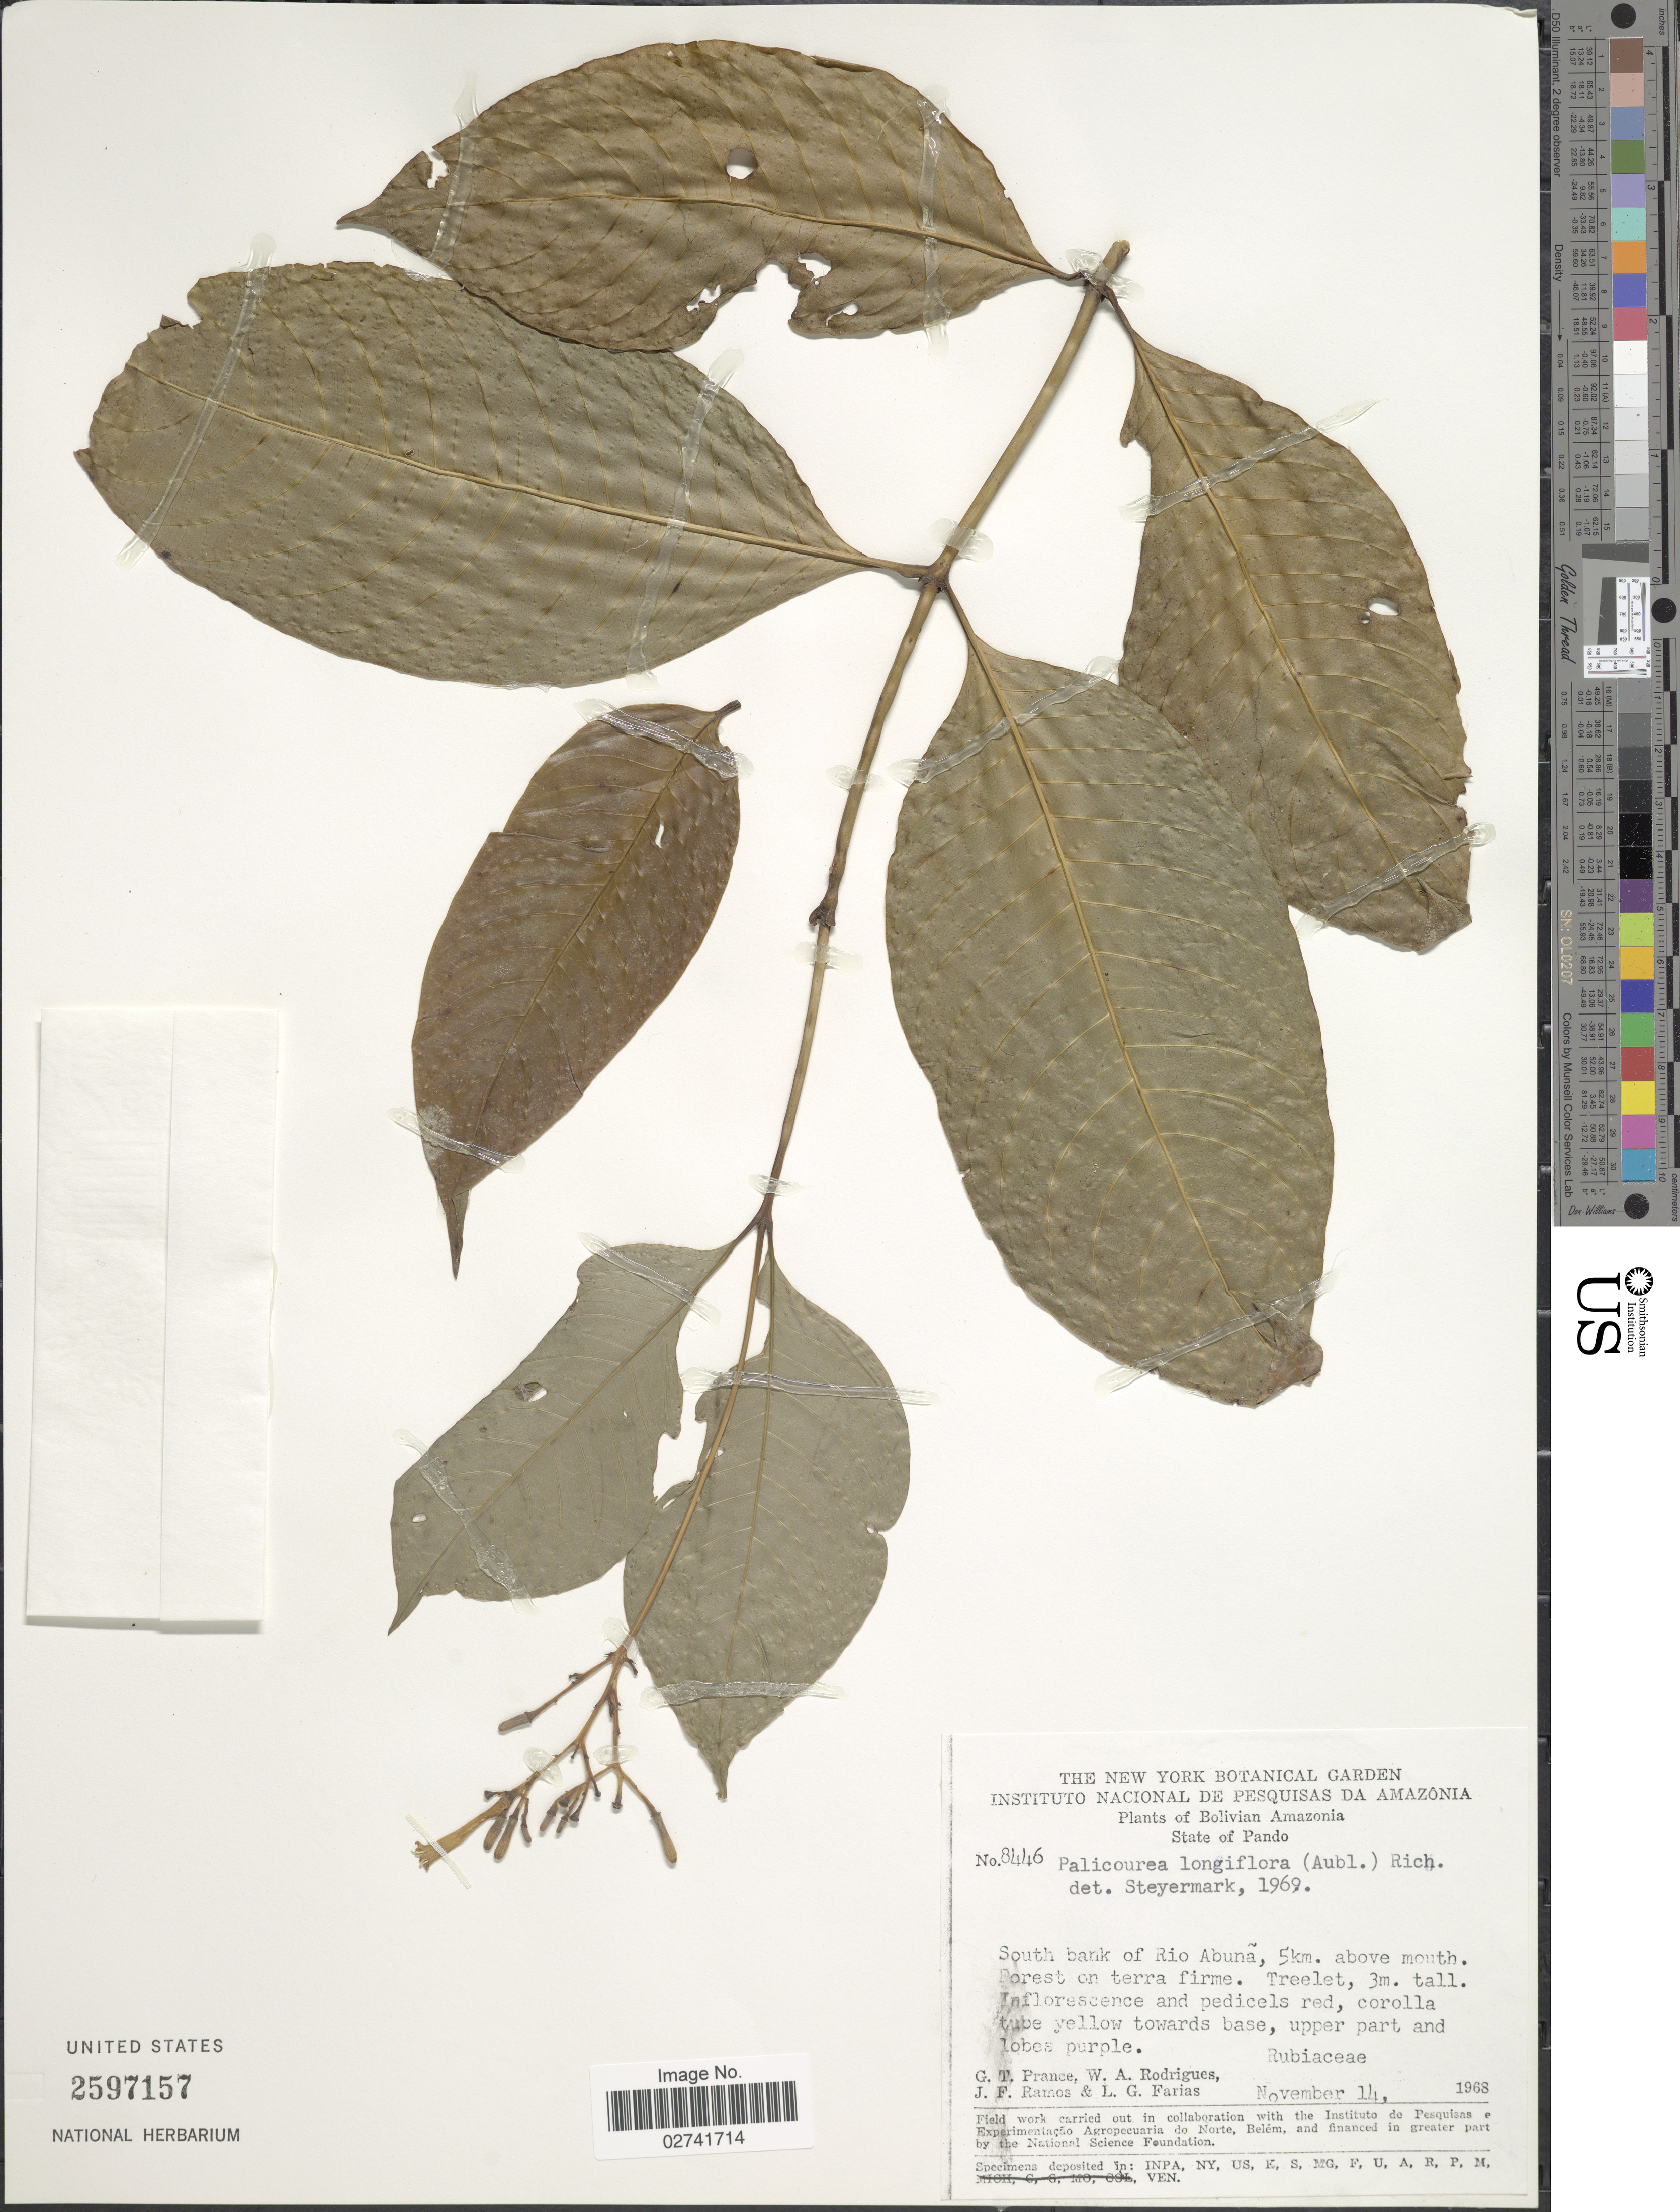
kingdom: Plantae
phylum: Tracheophyta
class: Magnoliopsida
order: Gentianales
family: Rubiaceae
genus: Palicourea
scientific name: Palicourea longiflora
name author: (Aubl.) A. Rich.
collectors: G. T. Prance, W. A. Rodrigues, J. F. Ramos & J. Farias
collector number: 8446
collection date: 1968-11-14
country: Bolivia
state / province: Pando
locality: Bolivian Amazonia. South bank of Rio Abuna, 5km. above mouth.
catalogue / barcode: US 2597157